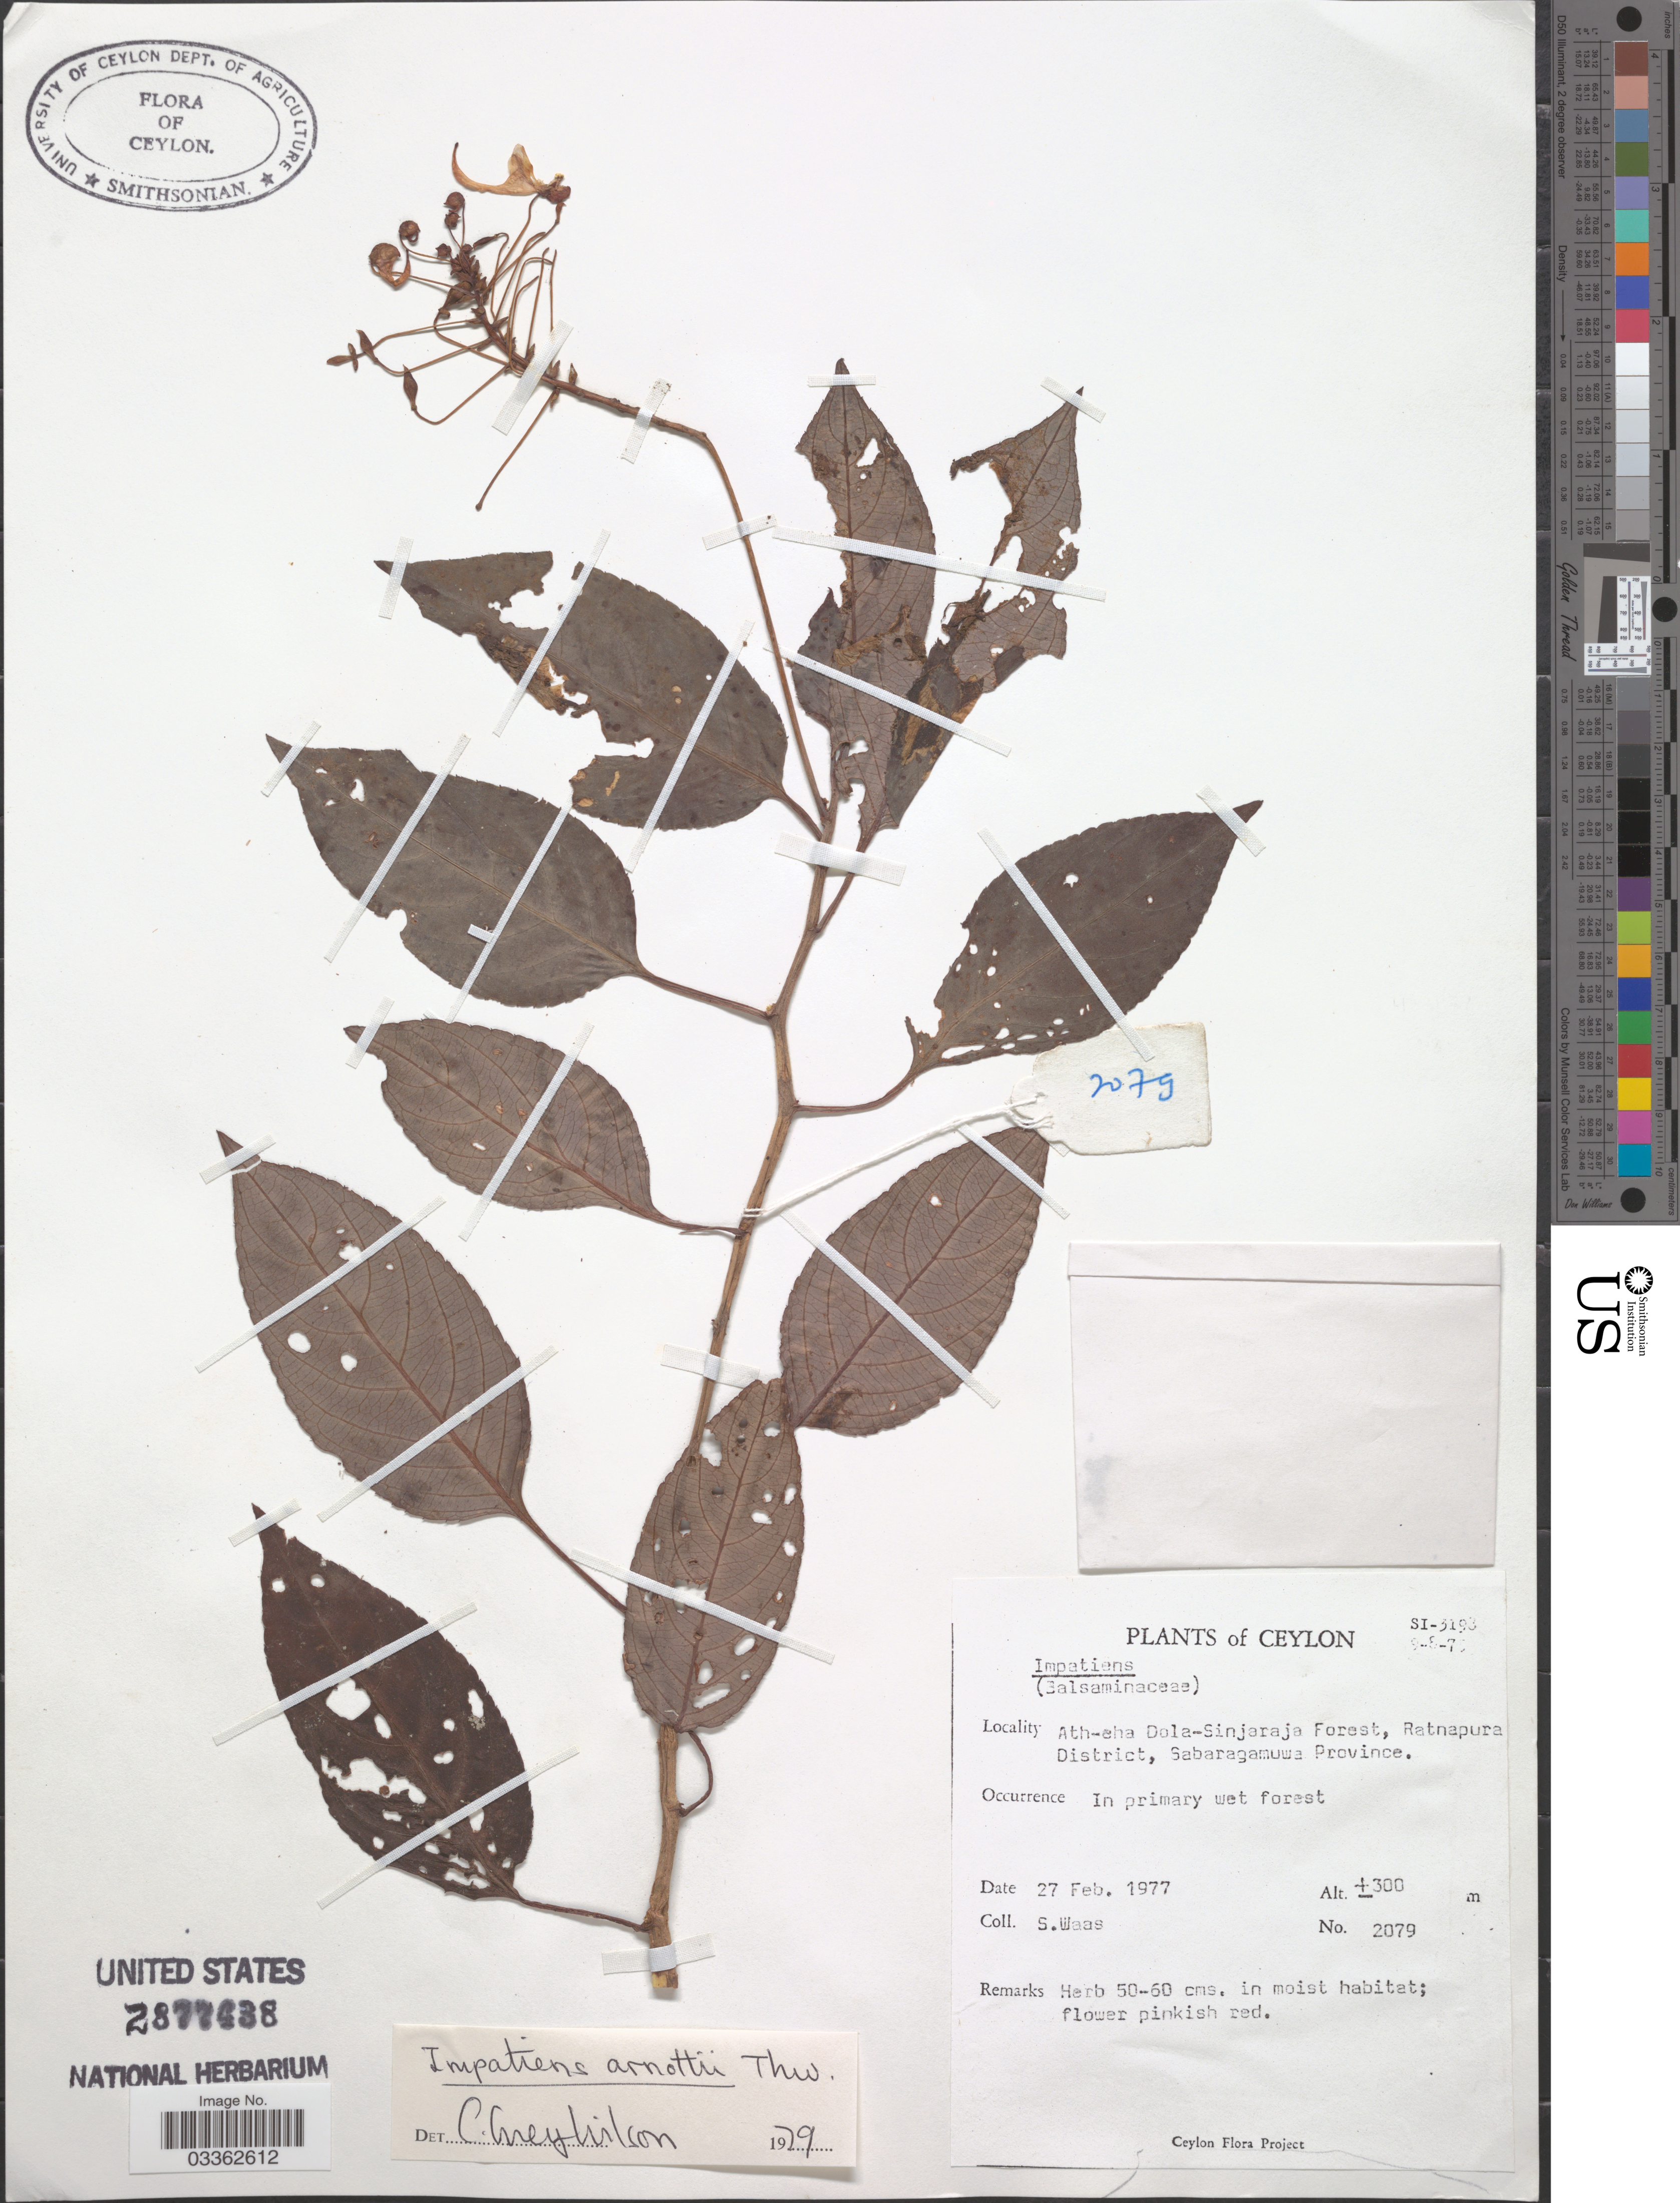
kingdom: Plantae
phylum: Tracheophyta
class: Magnoliopsida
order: Ericales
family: Balsaminaceae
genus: Impatiens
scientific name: Impatiens arnottii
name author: Thwaites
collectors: S. Waas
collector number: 2079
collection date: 1977-02-27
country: Sri Lanka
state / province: Sabaragamuwa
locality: Ceylon. Ath-aha Dola-Sinjaraja Forest, Ratnapura District.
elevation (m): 300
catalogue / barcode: US 2877438